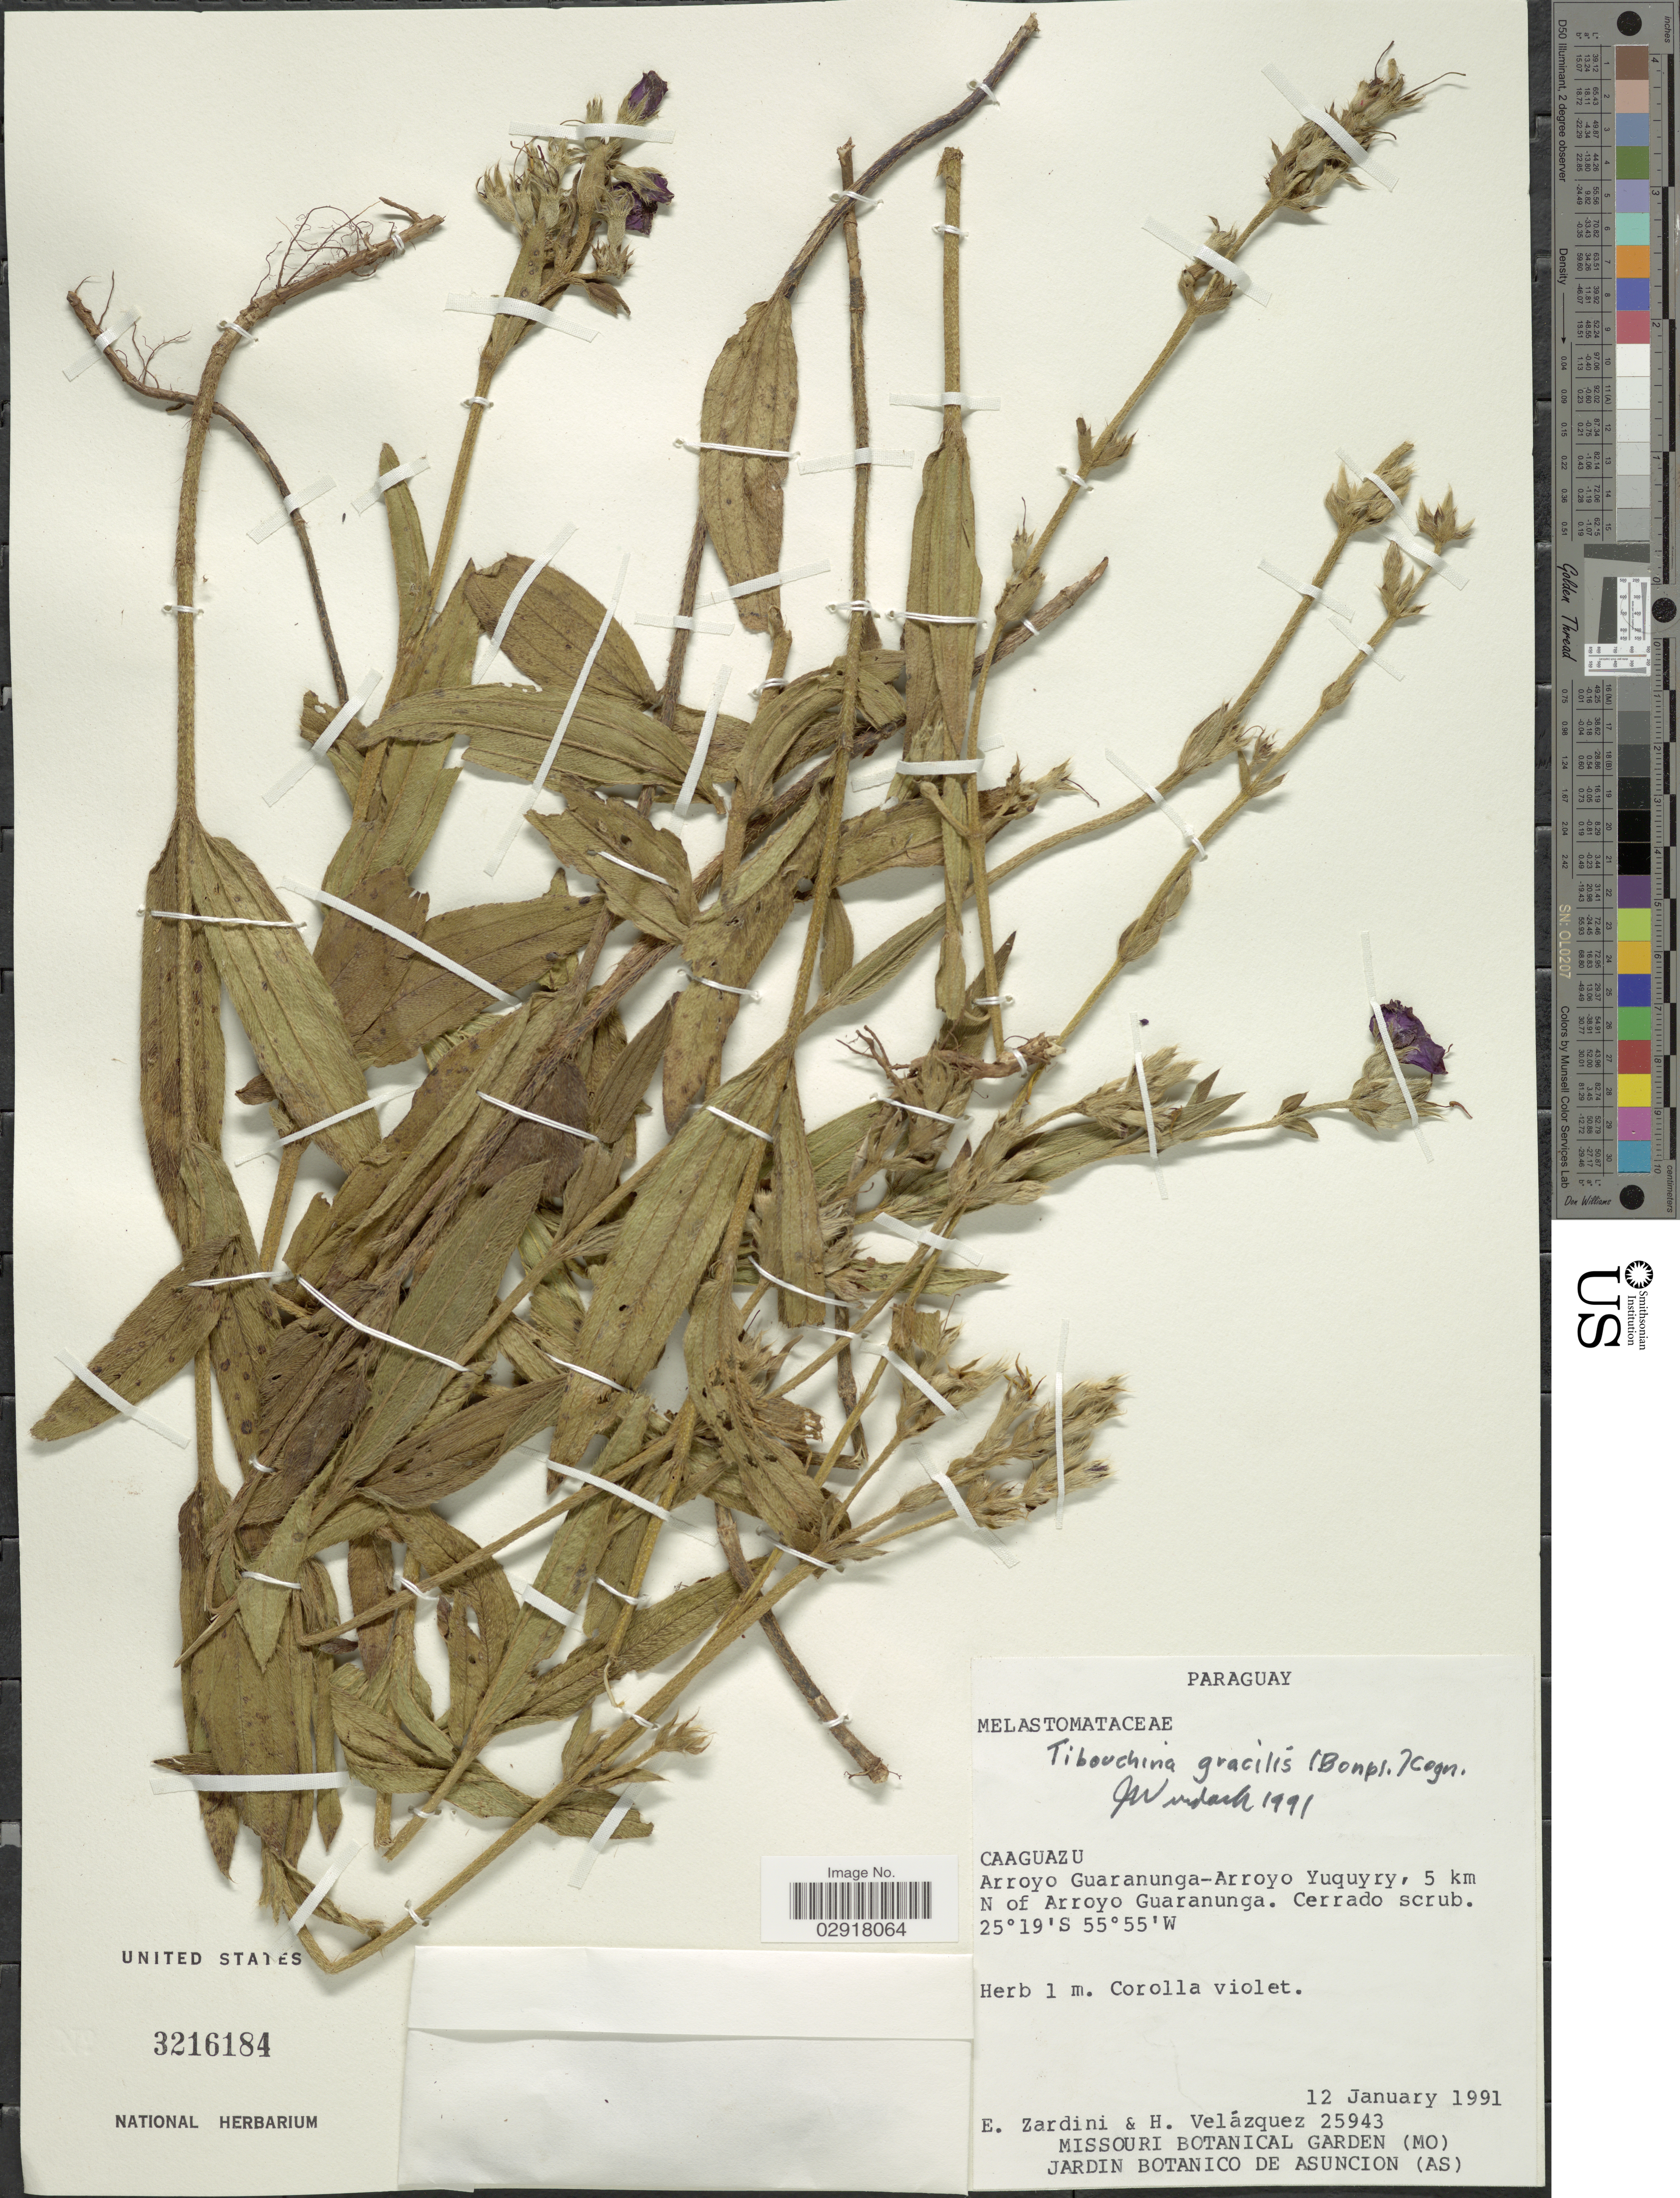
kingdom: Plantae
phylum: Tracheophyta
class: Magnoliopsida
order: Myrtales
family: Melastomataceae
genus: Chaetogastra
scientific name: Chaetogastra gracilis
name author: (Bonpl.) DC.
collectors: E. Zardini & H. Velázquez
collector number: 25943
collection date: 1991-01-12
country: Paraguay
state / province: Caaguazu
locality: Arroyo Guaranunga-Arroyo Yuguyry, 5 km N of Arroyo Guaranunga.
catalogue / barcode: US 3216184